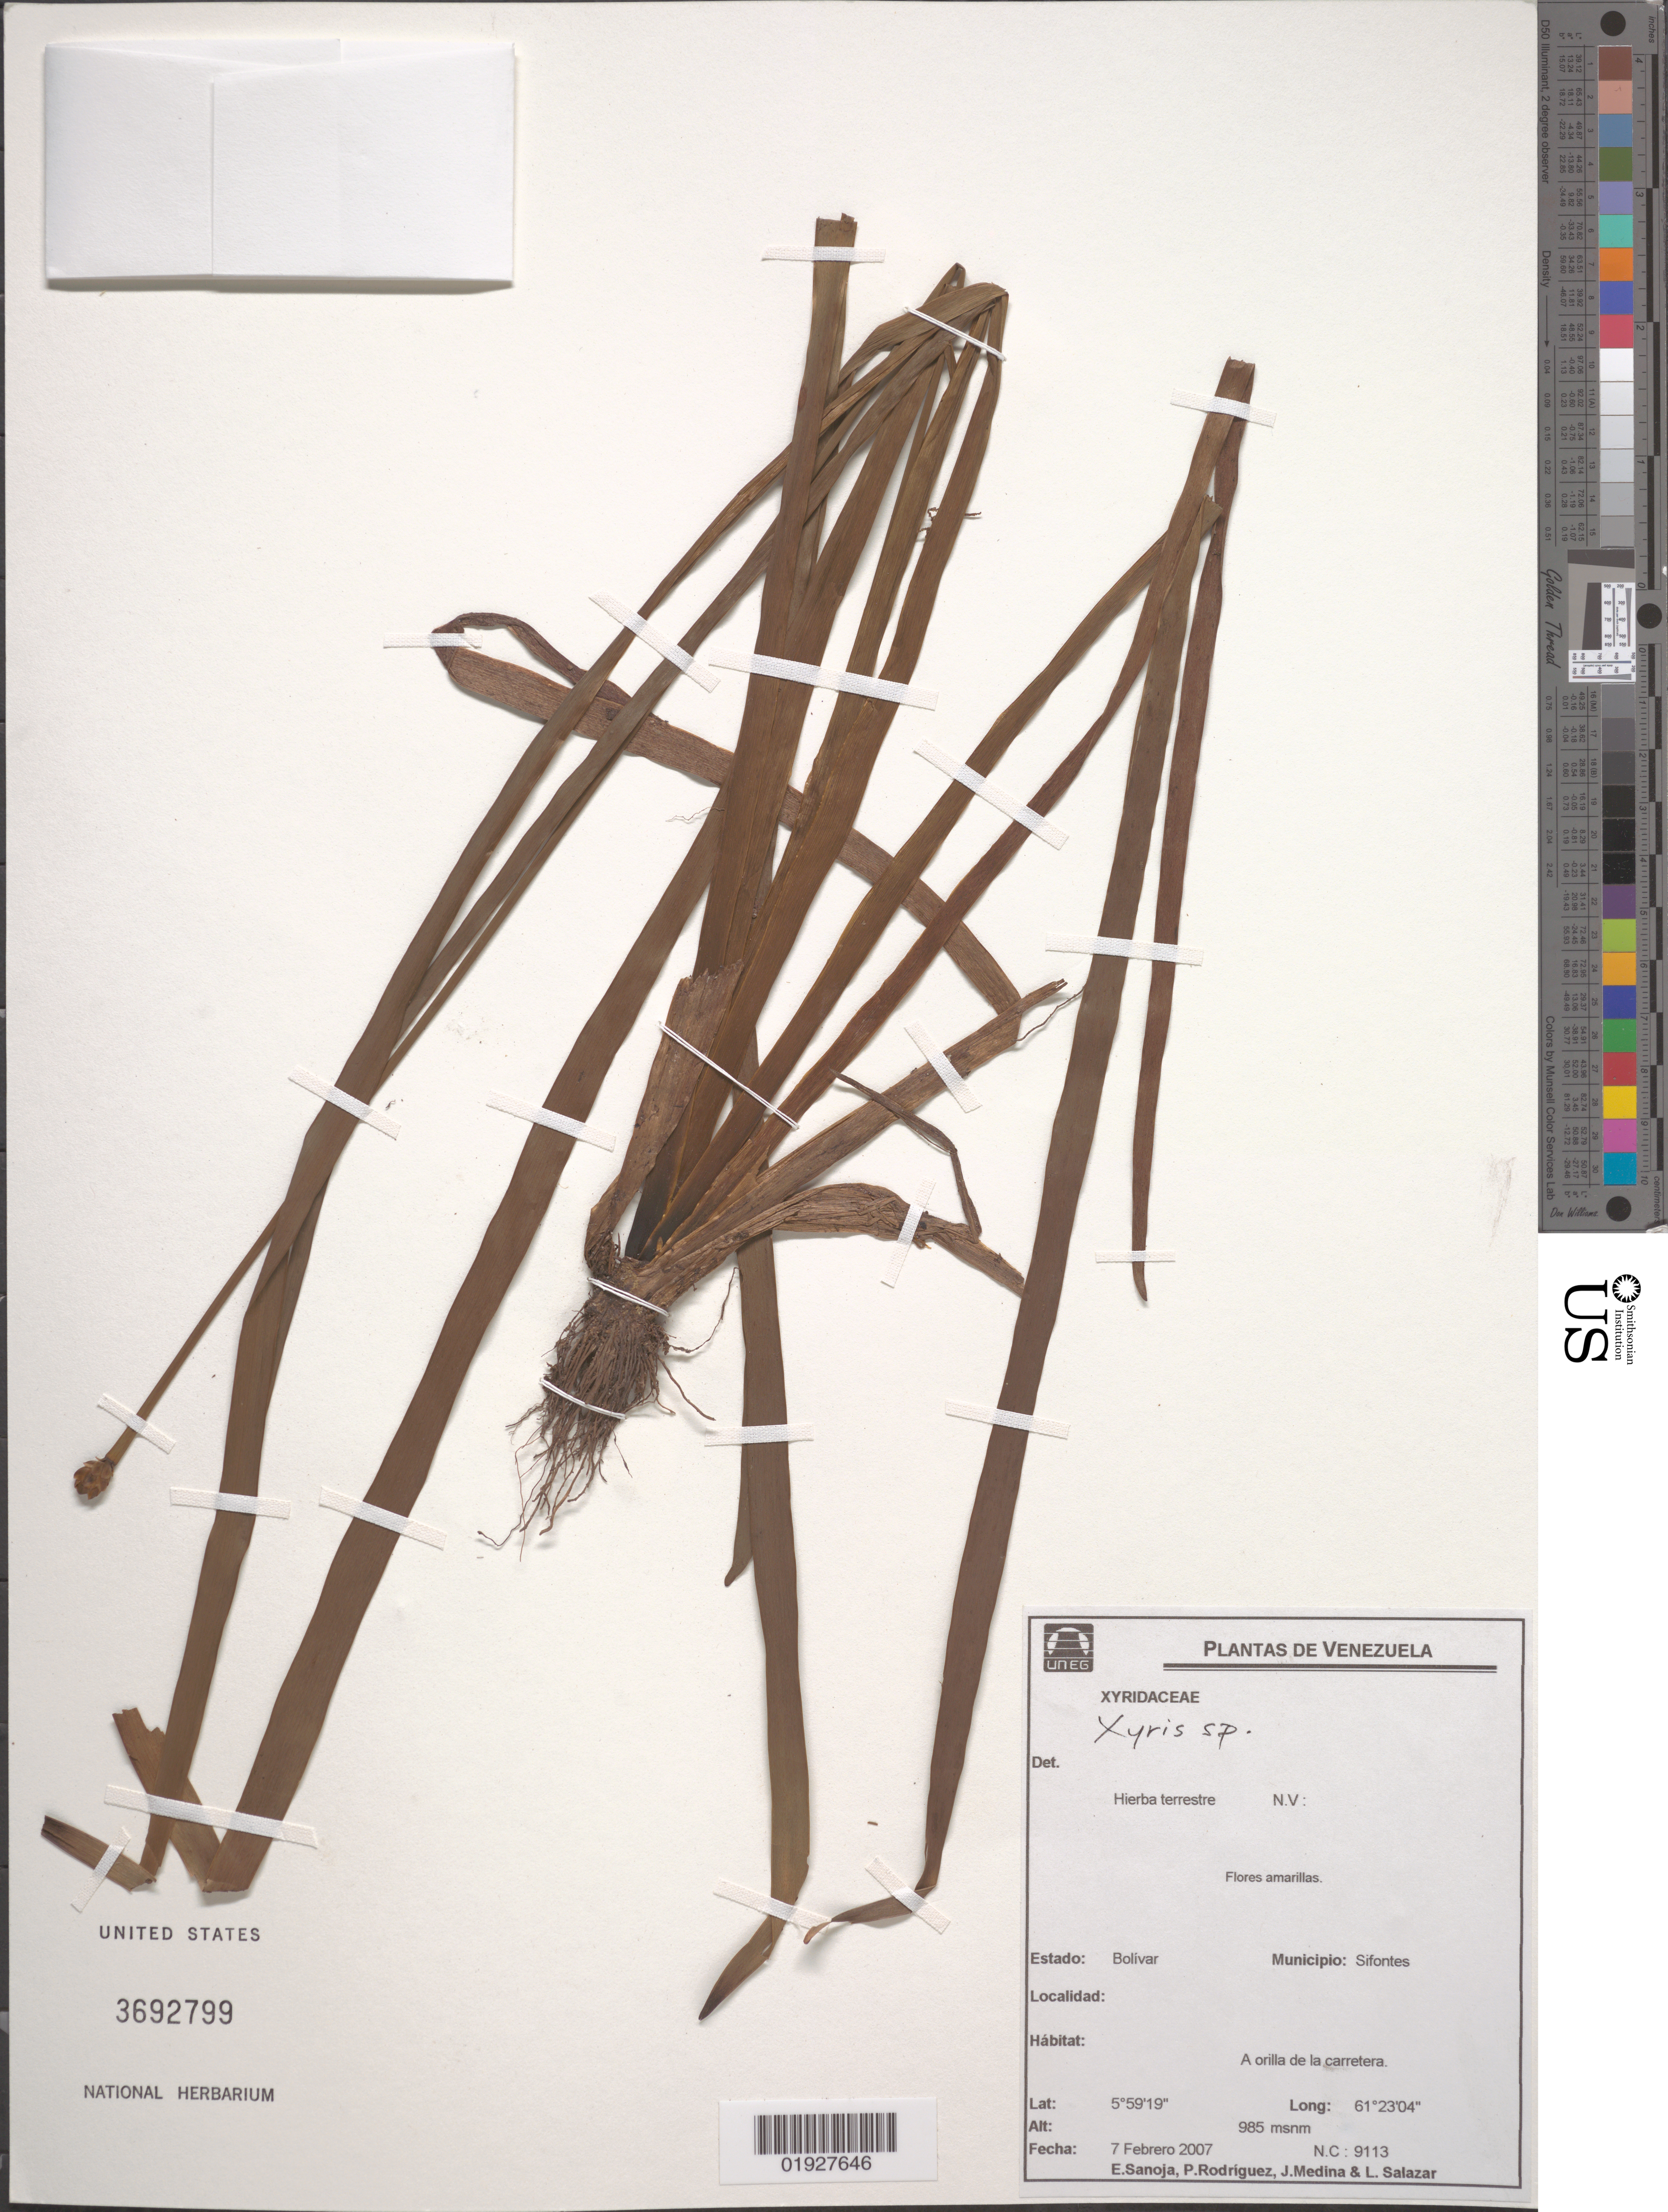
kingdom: Plantae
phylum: Tracheophyta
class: Liliopsida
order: Poales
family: Xyridaceae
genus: Xyris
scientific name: Xyris sp.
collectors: E. Sanoja, P. Rodriquez, J. Medina & L. Salazar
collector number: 9113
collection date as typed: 7 Feb 2007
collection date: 2007-02-07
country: Venezuela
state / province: Bolívar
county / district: Sifontes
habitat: A orilla de la carretera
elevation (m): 985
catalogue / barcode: US 3692799